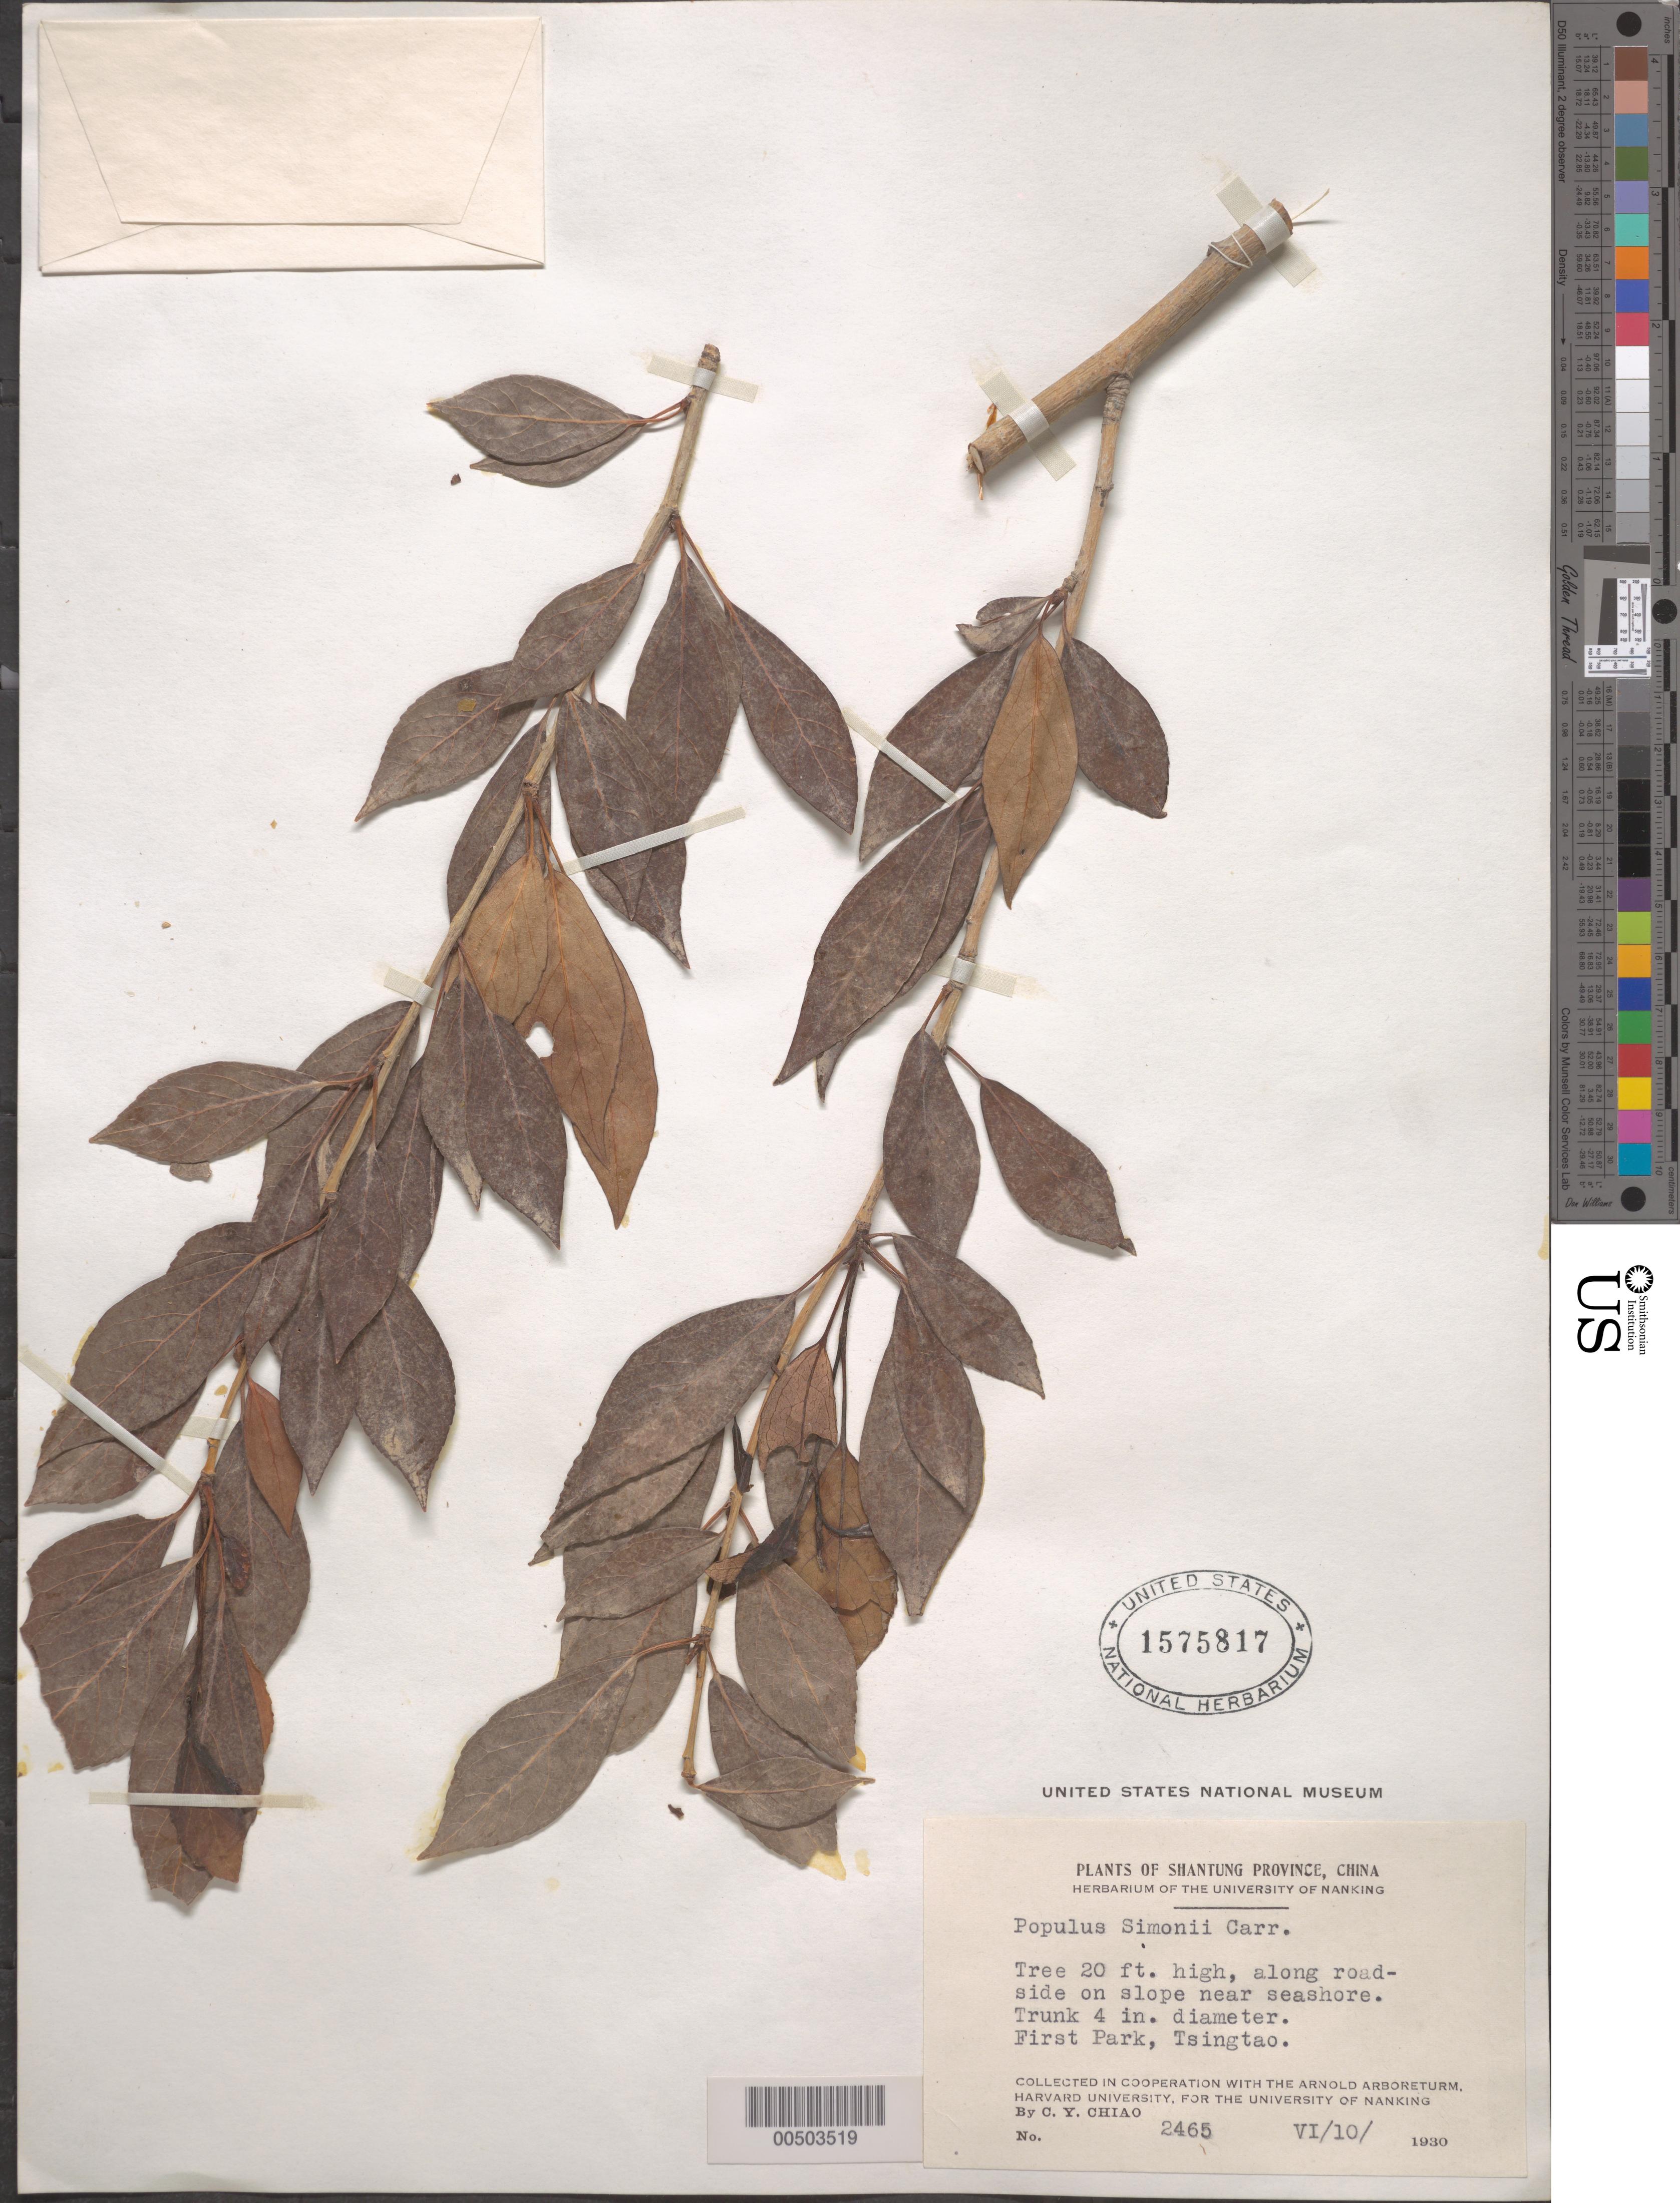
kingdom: Plantae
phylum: Tracheophyta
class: Magnoliopsida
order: Malpighiales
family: Salicaceae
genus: Populus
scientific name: Populus simonii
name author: Carrière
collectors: C. Y. Chiao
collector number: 2465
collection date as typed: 10 Jun 1930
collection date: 1930-06-10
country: China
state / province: Shandong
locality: First Park, Tsingtao (Qingdao) District (?)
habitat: Tree 20 ft. high, along roadside on slope near seashore. Trunk 4 in. diameter.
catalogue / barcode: US 1575817